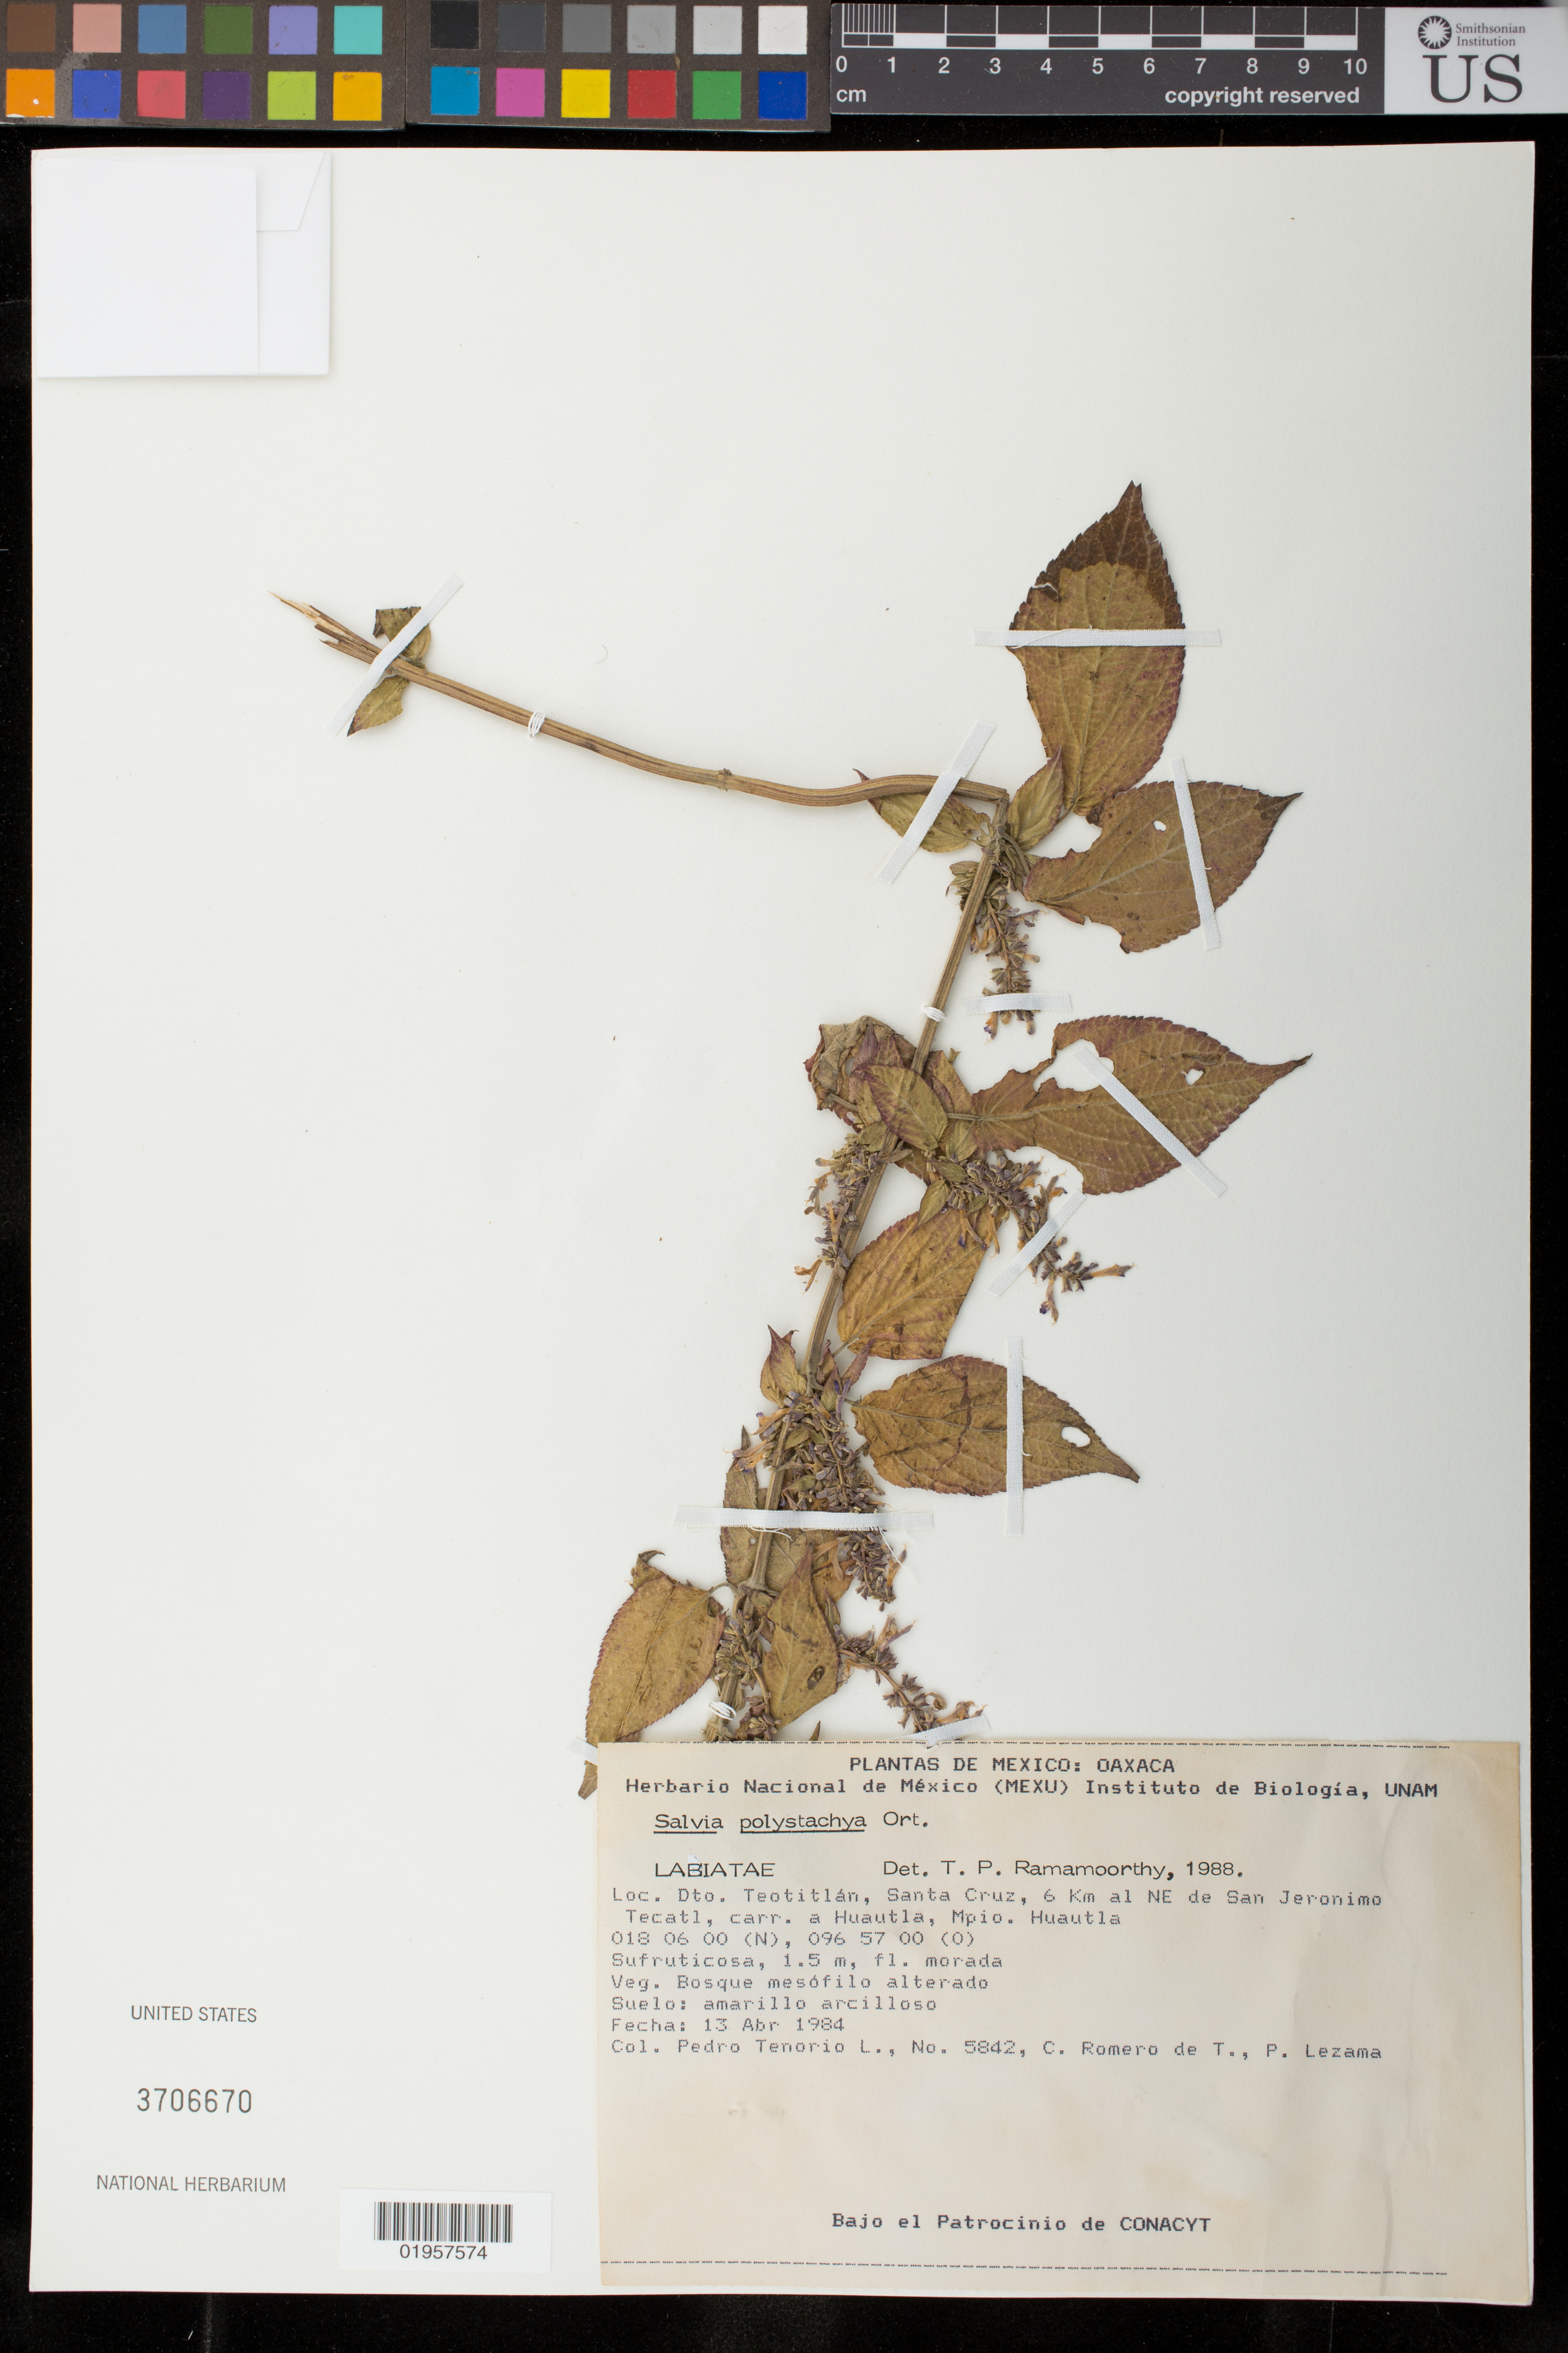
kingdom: Plantae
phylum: Tracheophyta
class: Magnoliopsida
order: Lamiales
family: Lamiaceae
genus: Salvia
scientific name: Salvia polystachya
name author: Ort.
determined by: Ramamoorthy, T. P.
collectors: P. Tenorio Lezama, C. Romero de T. & P. Lezama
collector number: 5842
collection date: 1984-04-13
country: Mexico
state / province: Oaxaca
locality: Dto. Teotitlán, Mpio. Huautla. Santa Cruz, 6 km al NE de San Jeronimo Tecatl, carr. a Huautla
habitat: Bosque mesófila alterado; suelo amarillo arcilloso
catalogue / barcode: US 3706670